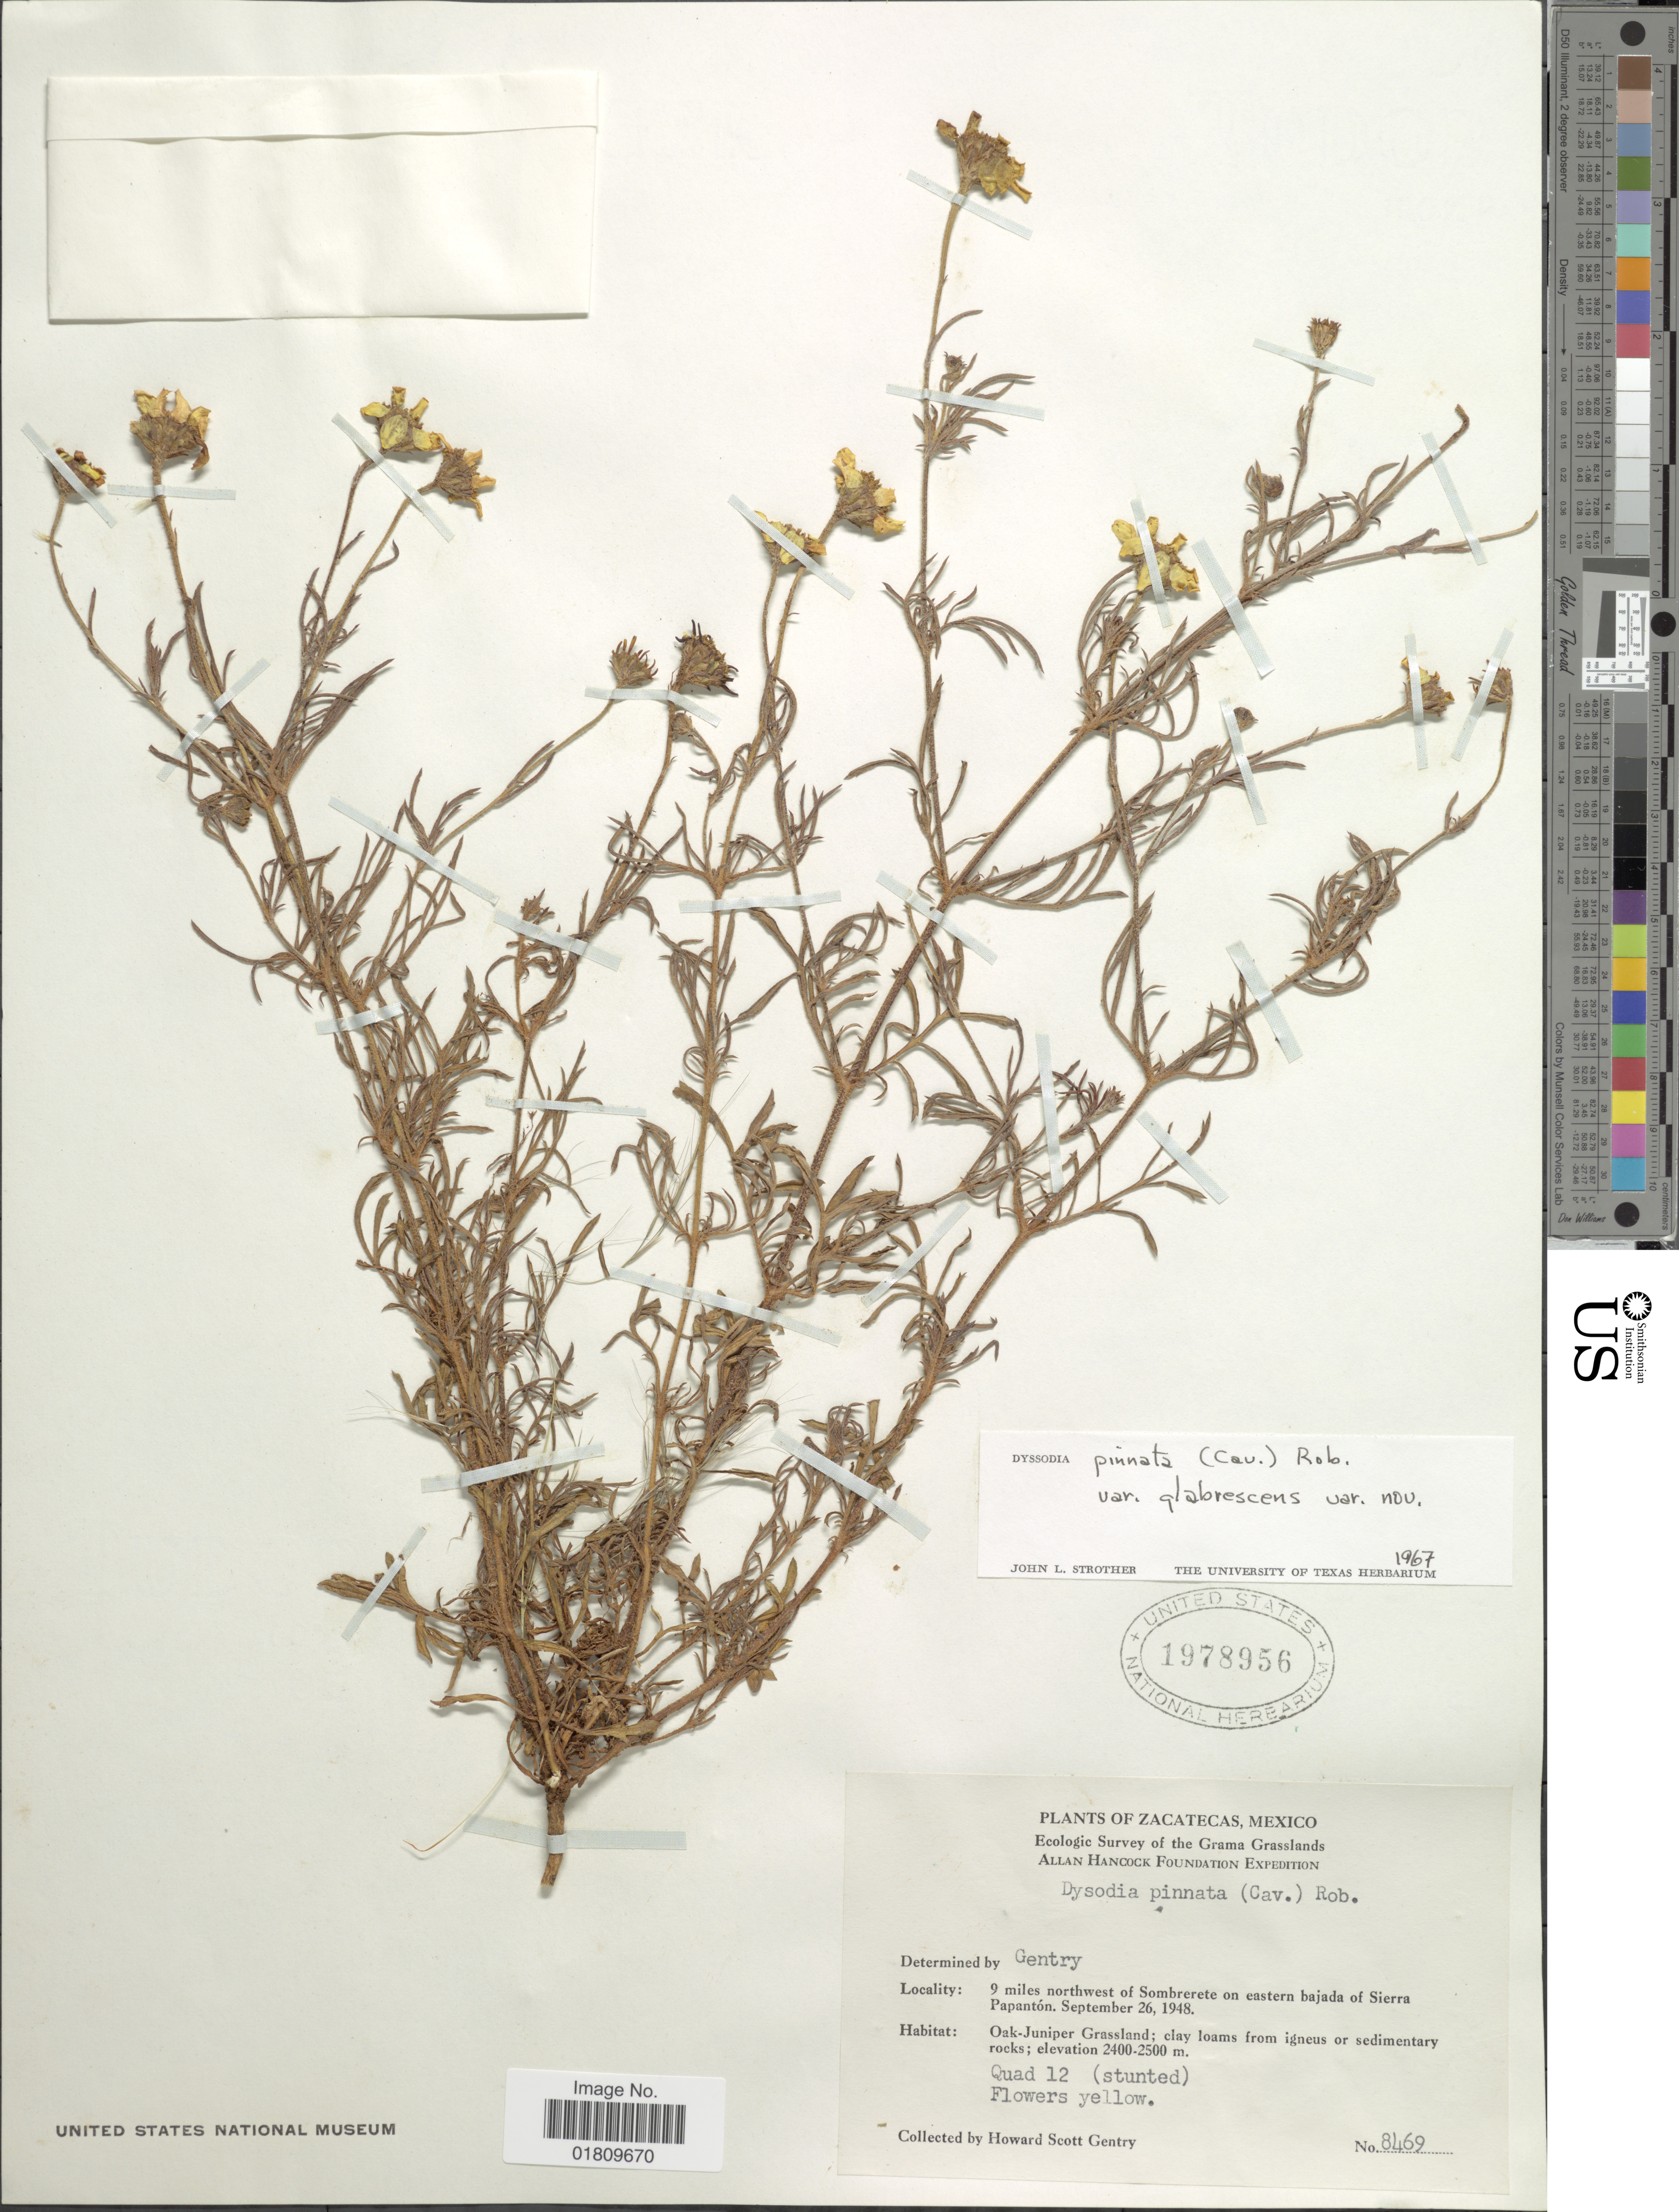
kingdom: Plantae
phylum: Tracheophyta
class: Magnoliopsida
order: Asterales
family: Asteraceae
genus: Dyssodia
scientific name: Dyssodia pinnata var. glabrescens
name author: Strother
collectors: H. S. Gentry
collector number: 8469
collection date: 1948-09-26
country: Mexico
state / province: Zacatecas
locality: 9 miles northwest of Sombrerete on eastern bajada of Sierra Papantón, Oak-Juniper Grassland; clay loams from igneus or sedimentary rocks, Quad 12 (stunted)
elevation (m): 2400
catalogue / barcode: US 1978956